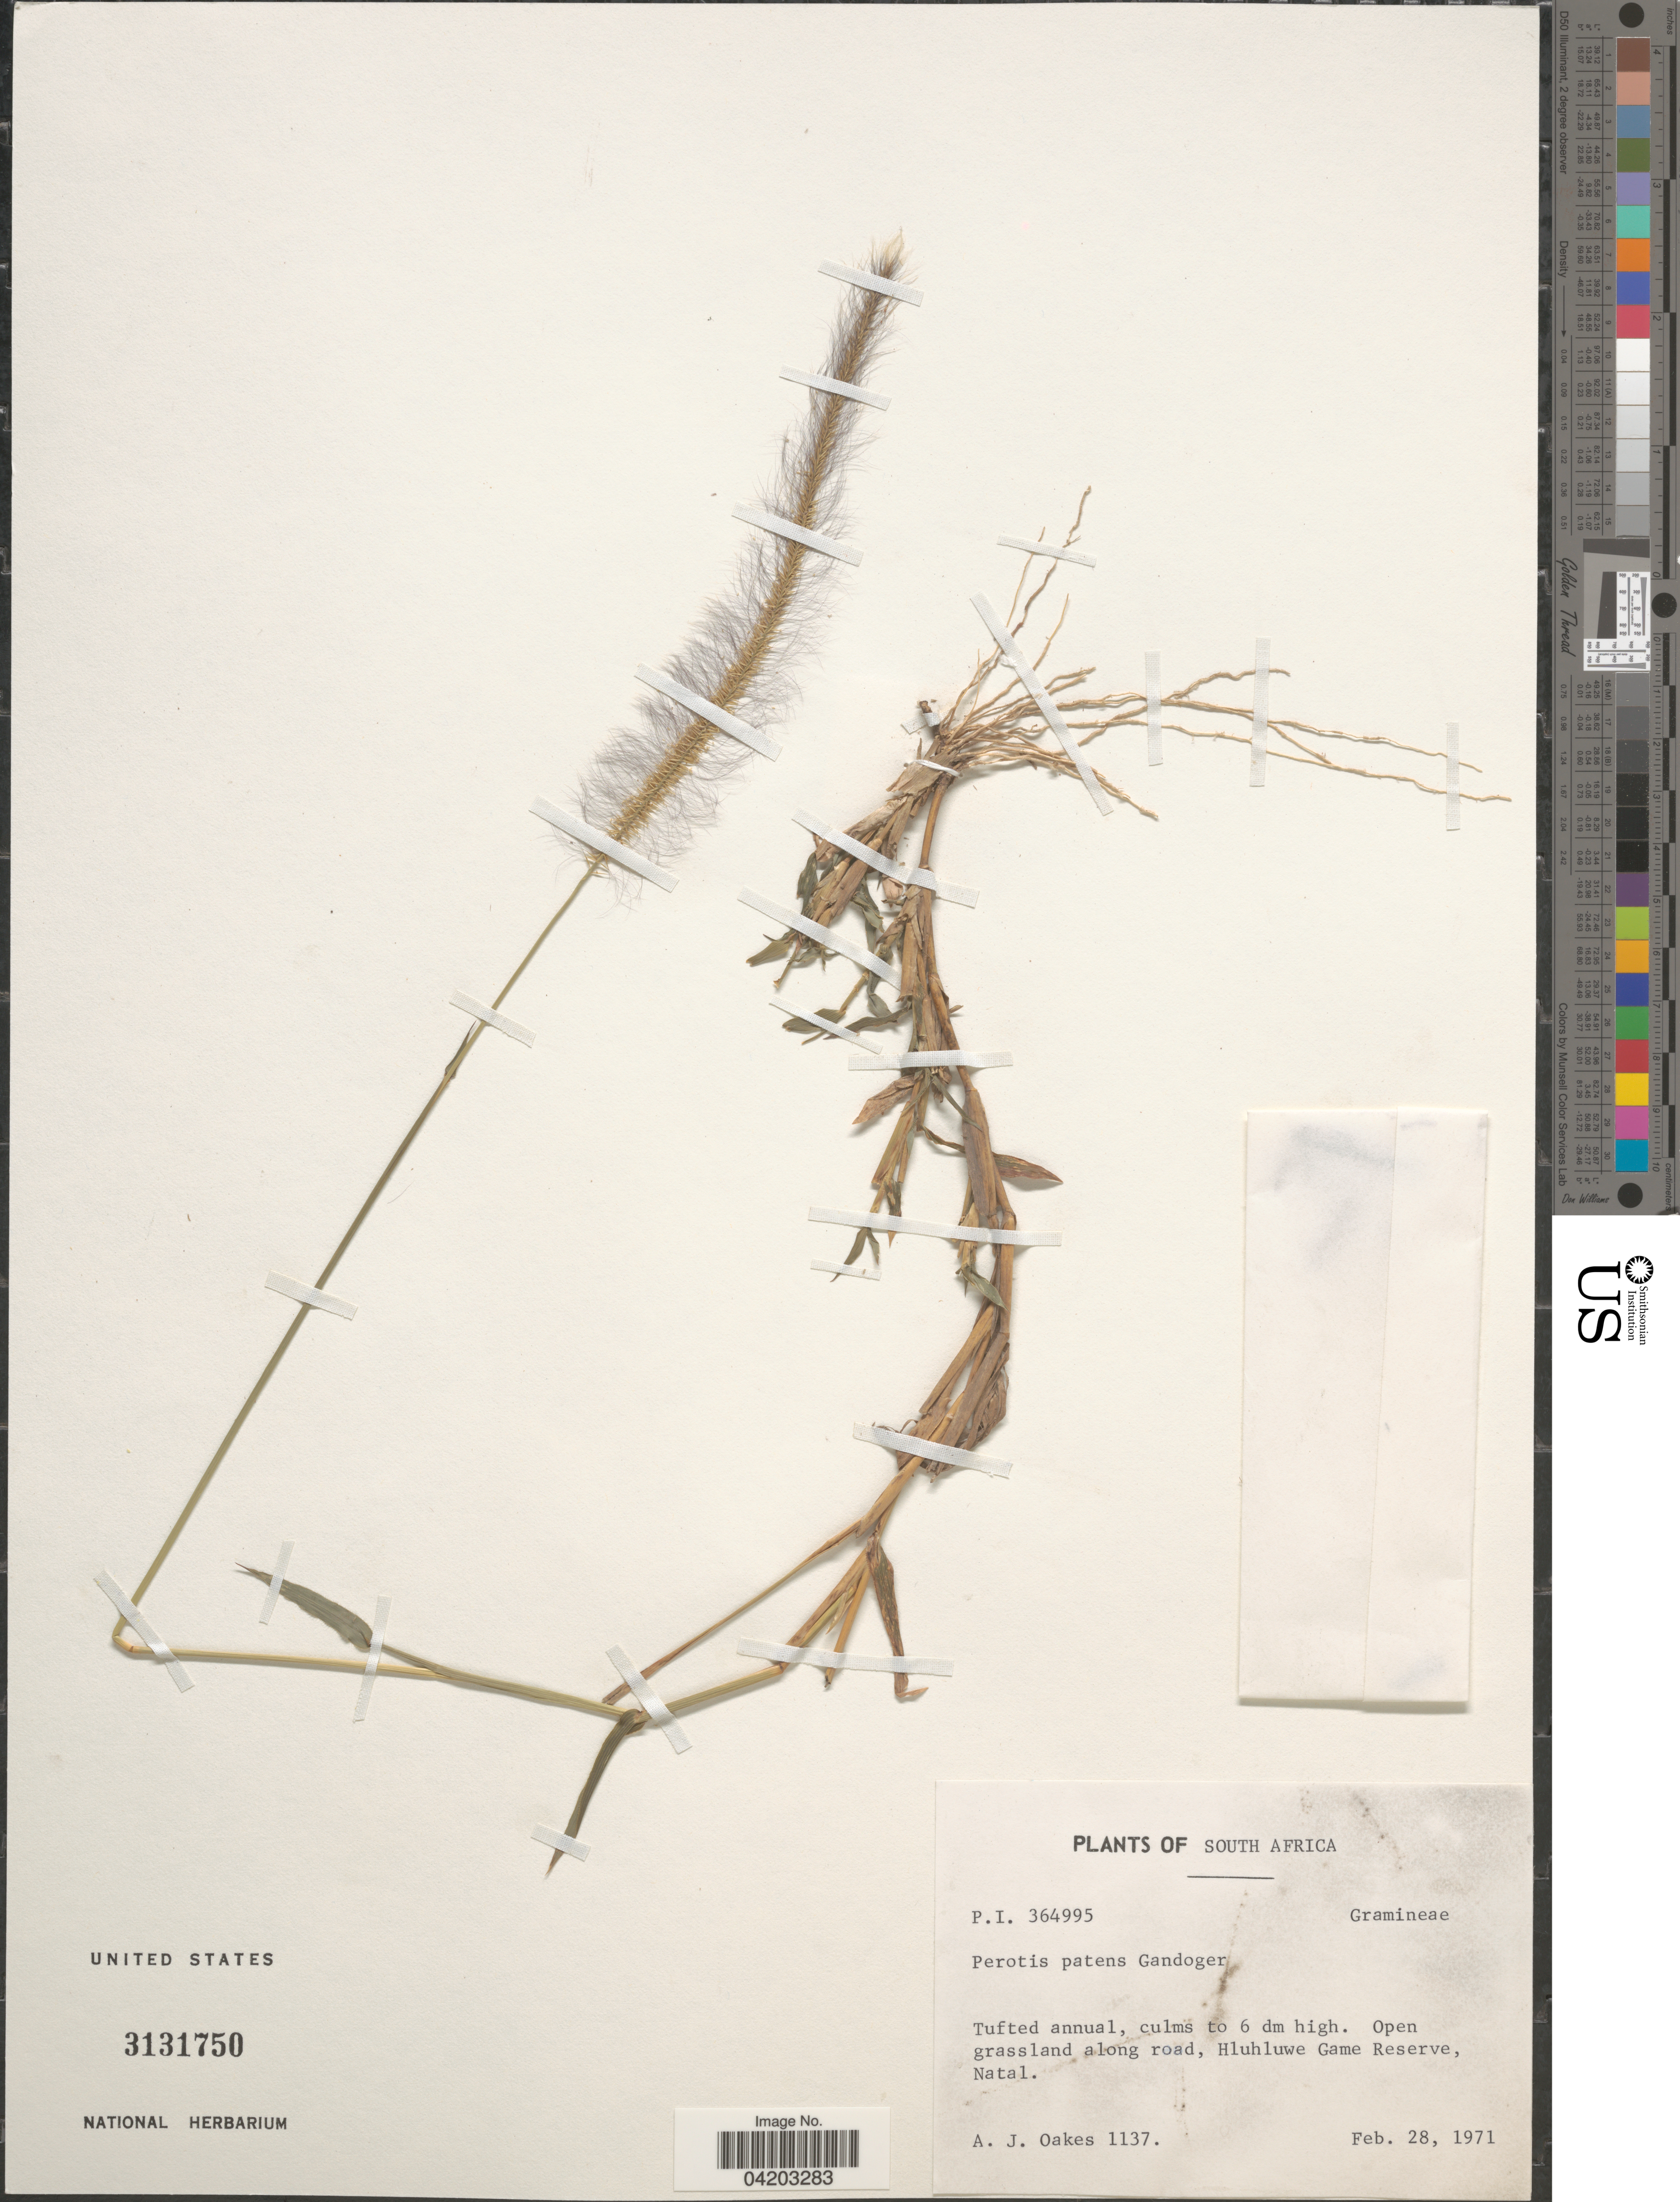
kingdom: Plantae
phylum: Tracheophyta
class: Liliopsida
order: Poales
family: Poaceae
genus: Perotis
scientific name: Perotis patens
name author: Gand.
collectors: A. Oakes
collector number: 1137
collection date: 1971-02-28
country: South Africa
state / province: KwaZulu-Natal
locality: Hluhluwe Game Reserve, Natal.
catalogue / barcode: US 3131750